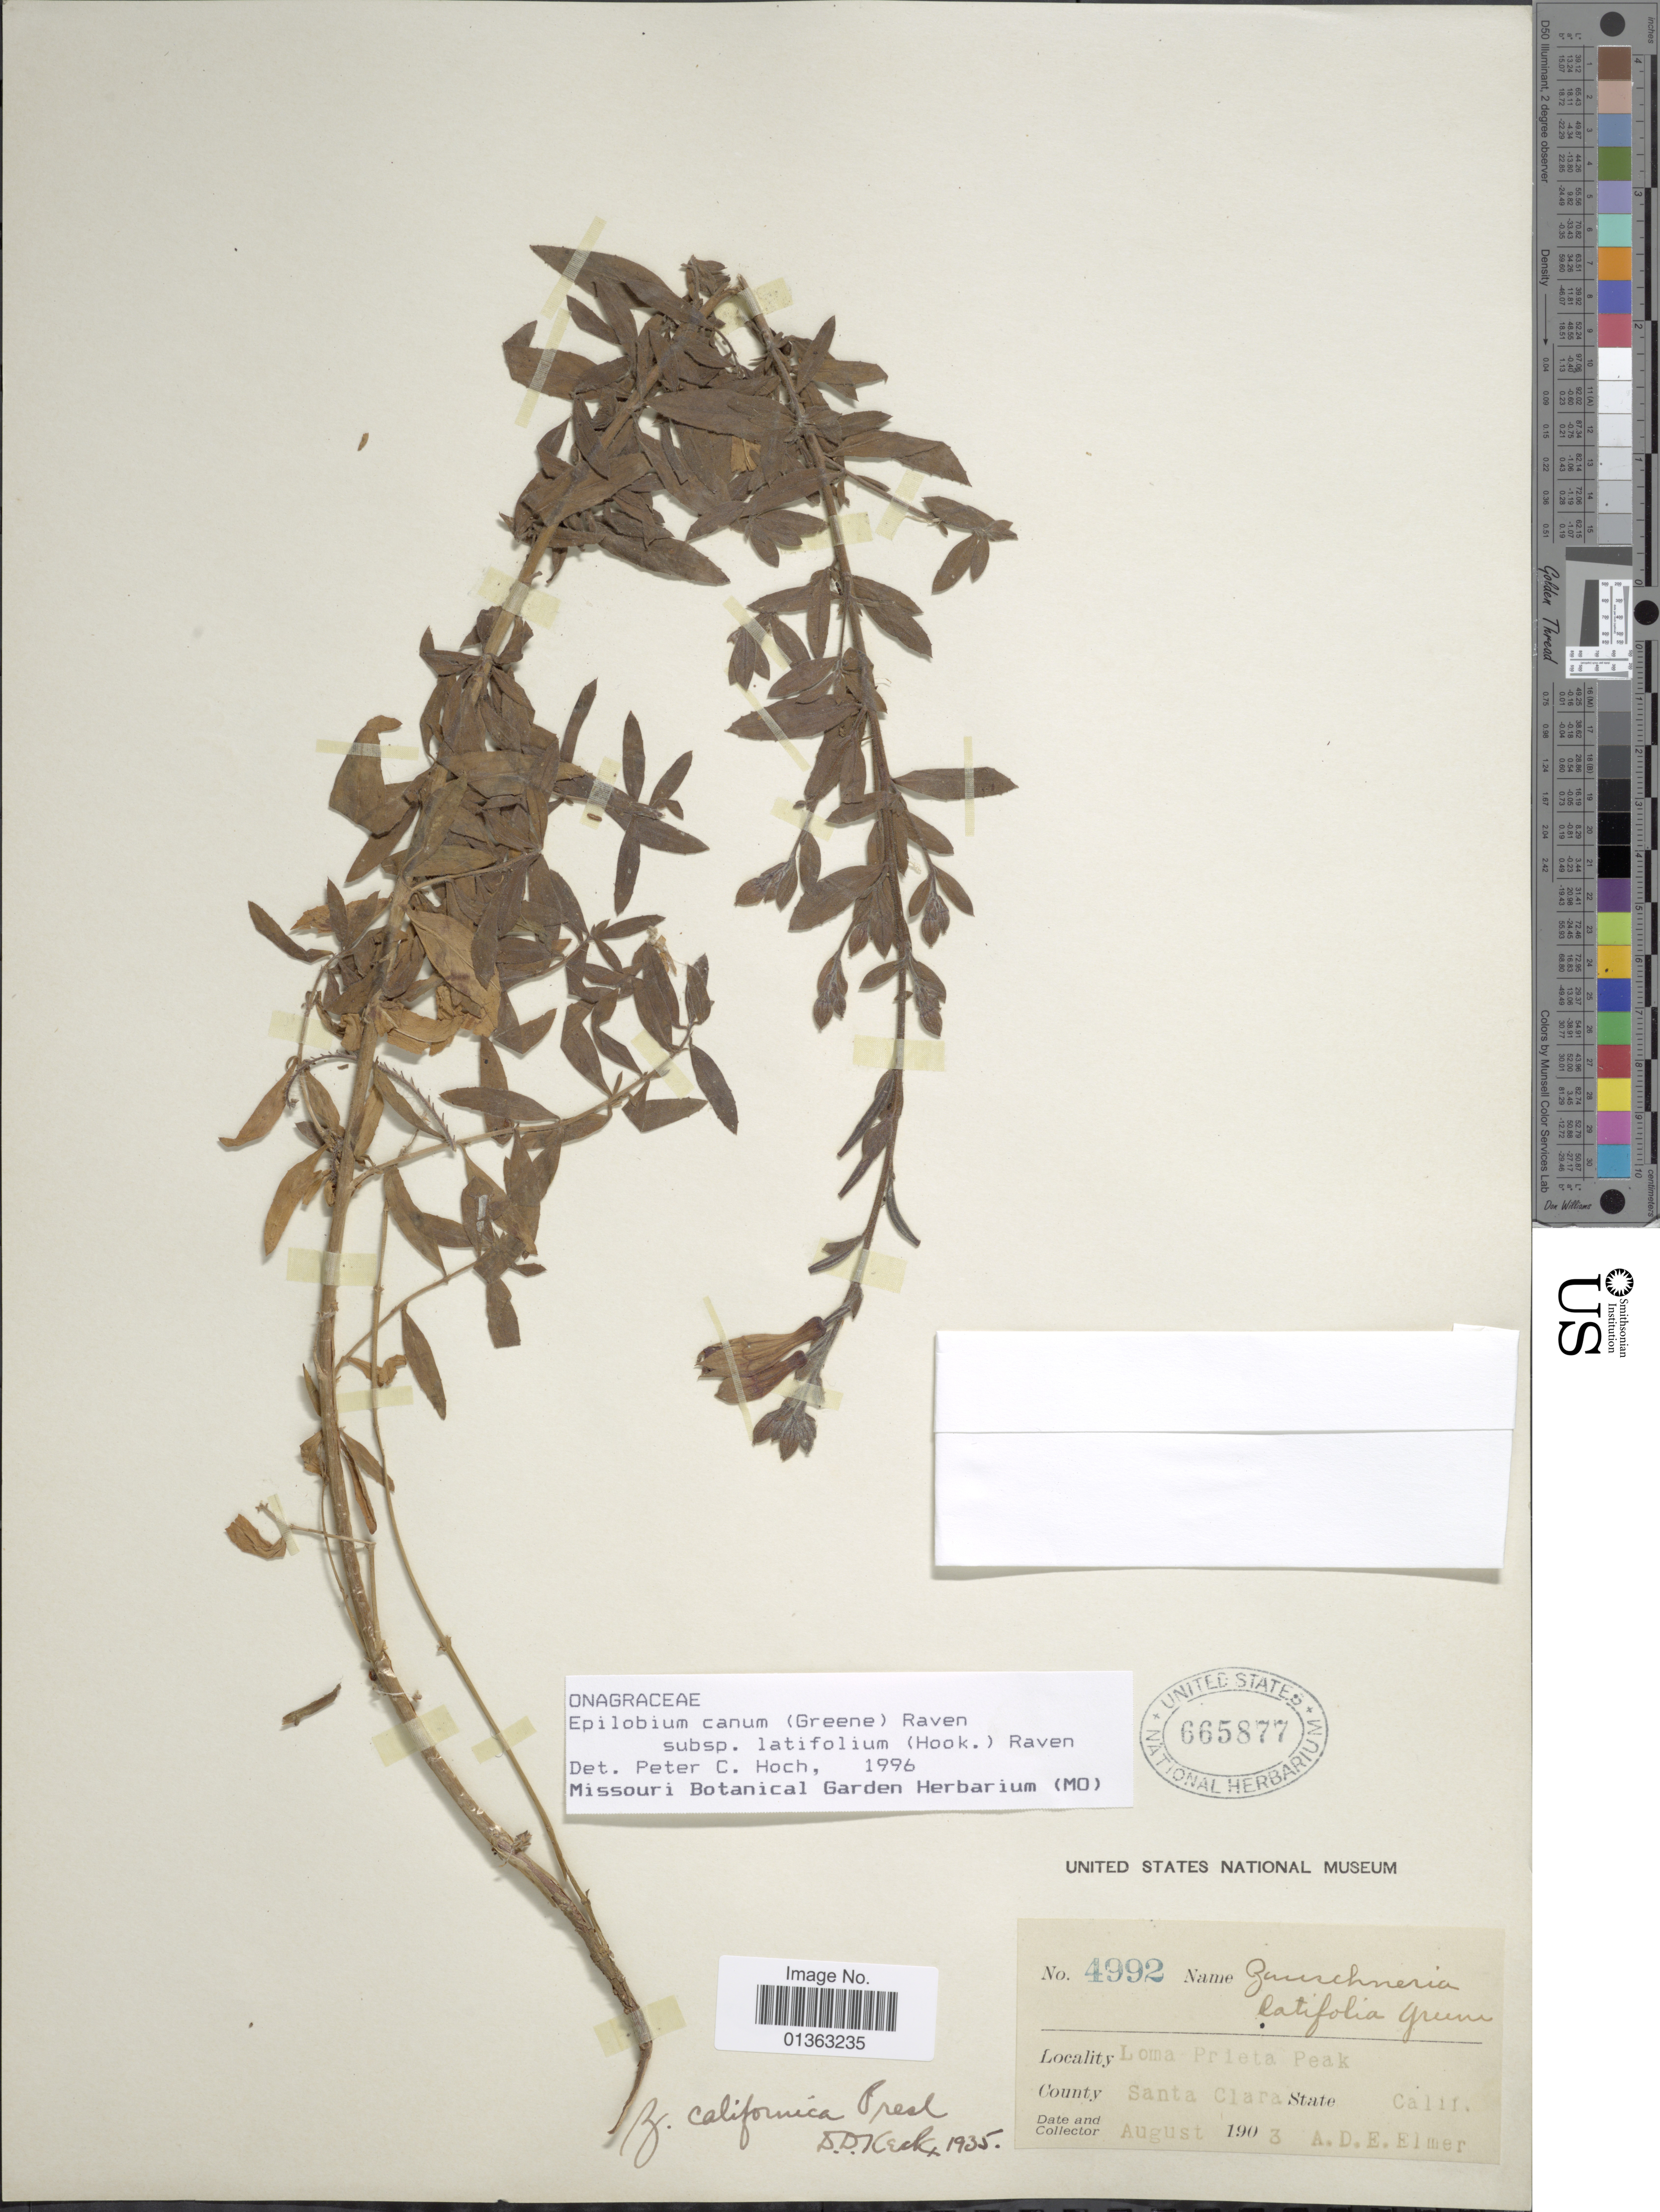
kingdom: Plantae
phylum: Tracheophyta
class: Magnoliopsida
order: Myrtales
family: Onagraceae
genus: Epilobium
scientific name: Epilobium canum subsp. latifolium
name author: (Hook.) P.H. Raven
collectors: A. D. E. Elmer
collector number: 4992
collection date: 1903-08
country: United States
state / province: California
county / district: Santa Clara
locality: Loma Prieta Peak. County Santa Clara.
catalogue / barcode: US 665877